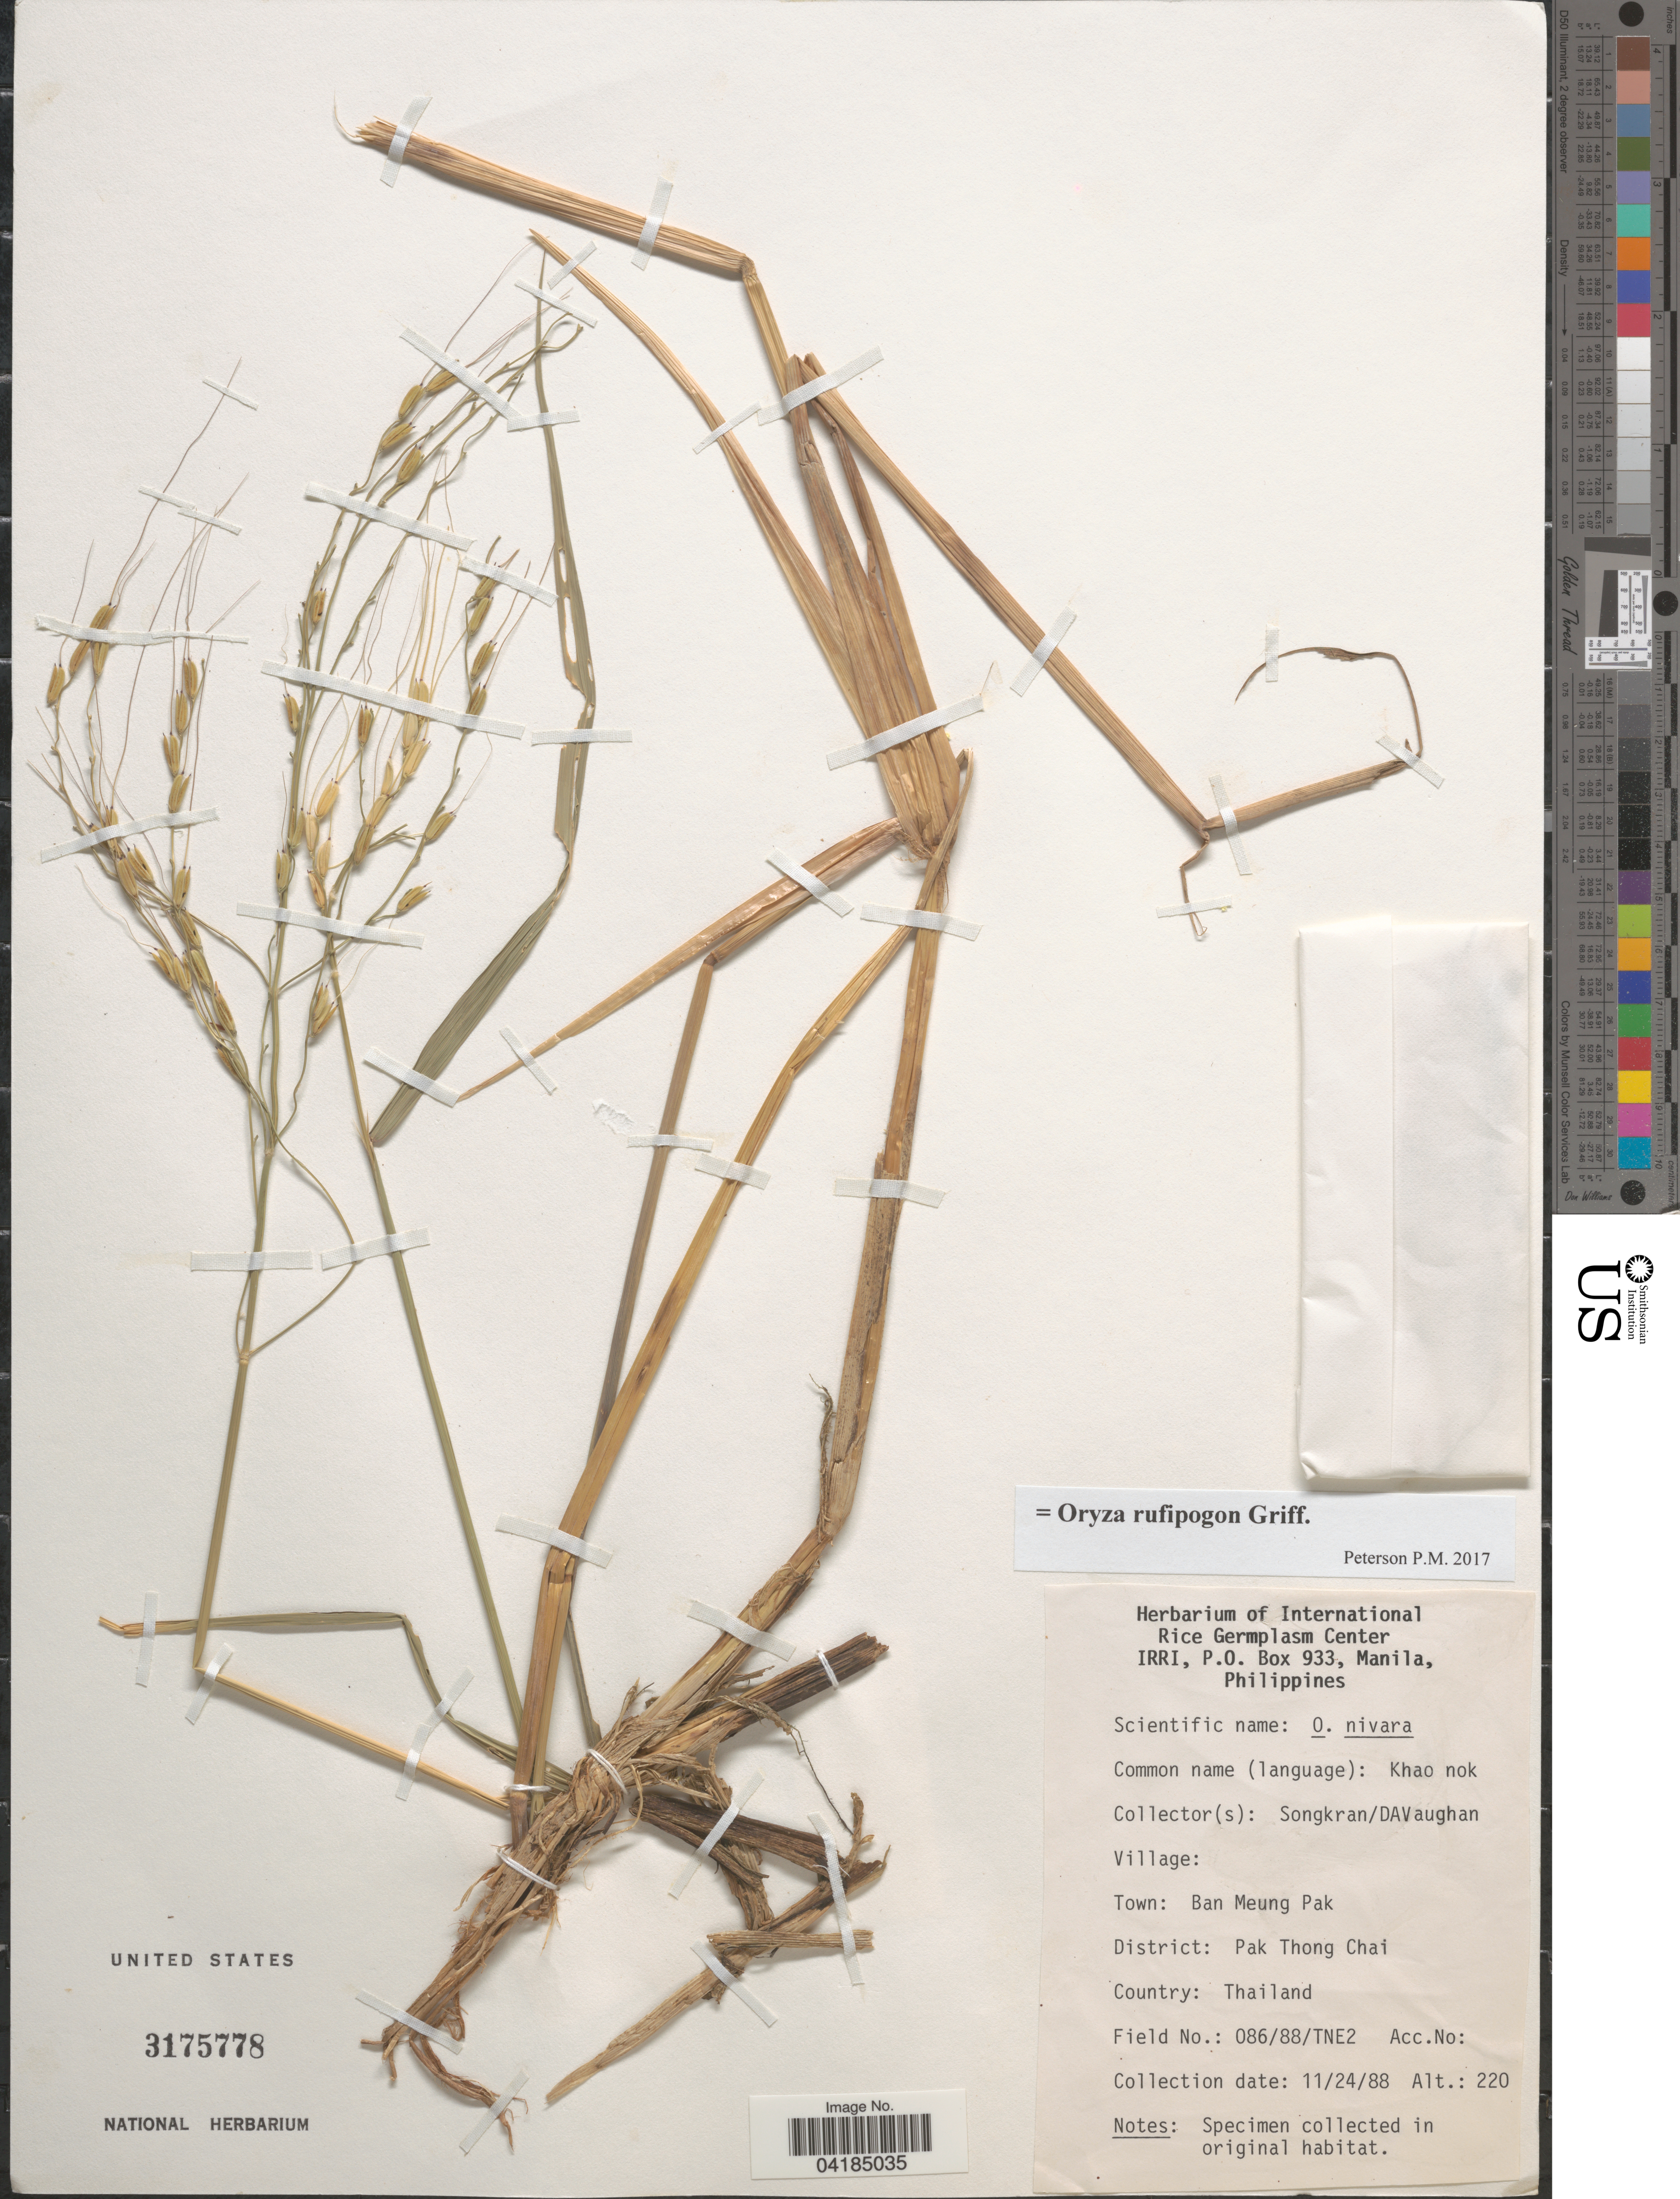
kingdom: Plantae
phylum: Tracheophyta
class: Liliopsida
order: Poales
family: Poaceae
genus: Oryza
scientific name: Oryza rufipogon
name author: Griffith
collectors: Songkran & D. Vaughan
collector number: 086/88/TNE2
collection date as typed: Transcribed d/m/y: 24/11/88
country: Thailand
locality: Town: Ban Meung Pak. District: Pak Thong Chai.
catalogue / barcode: US 3175778